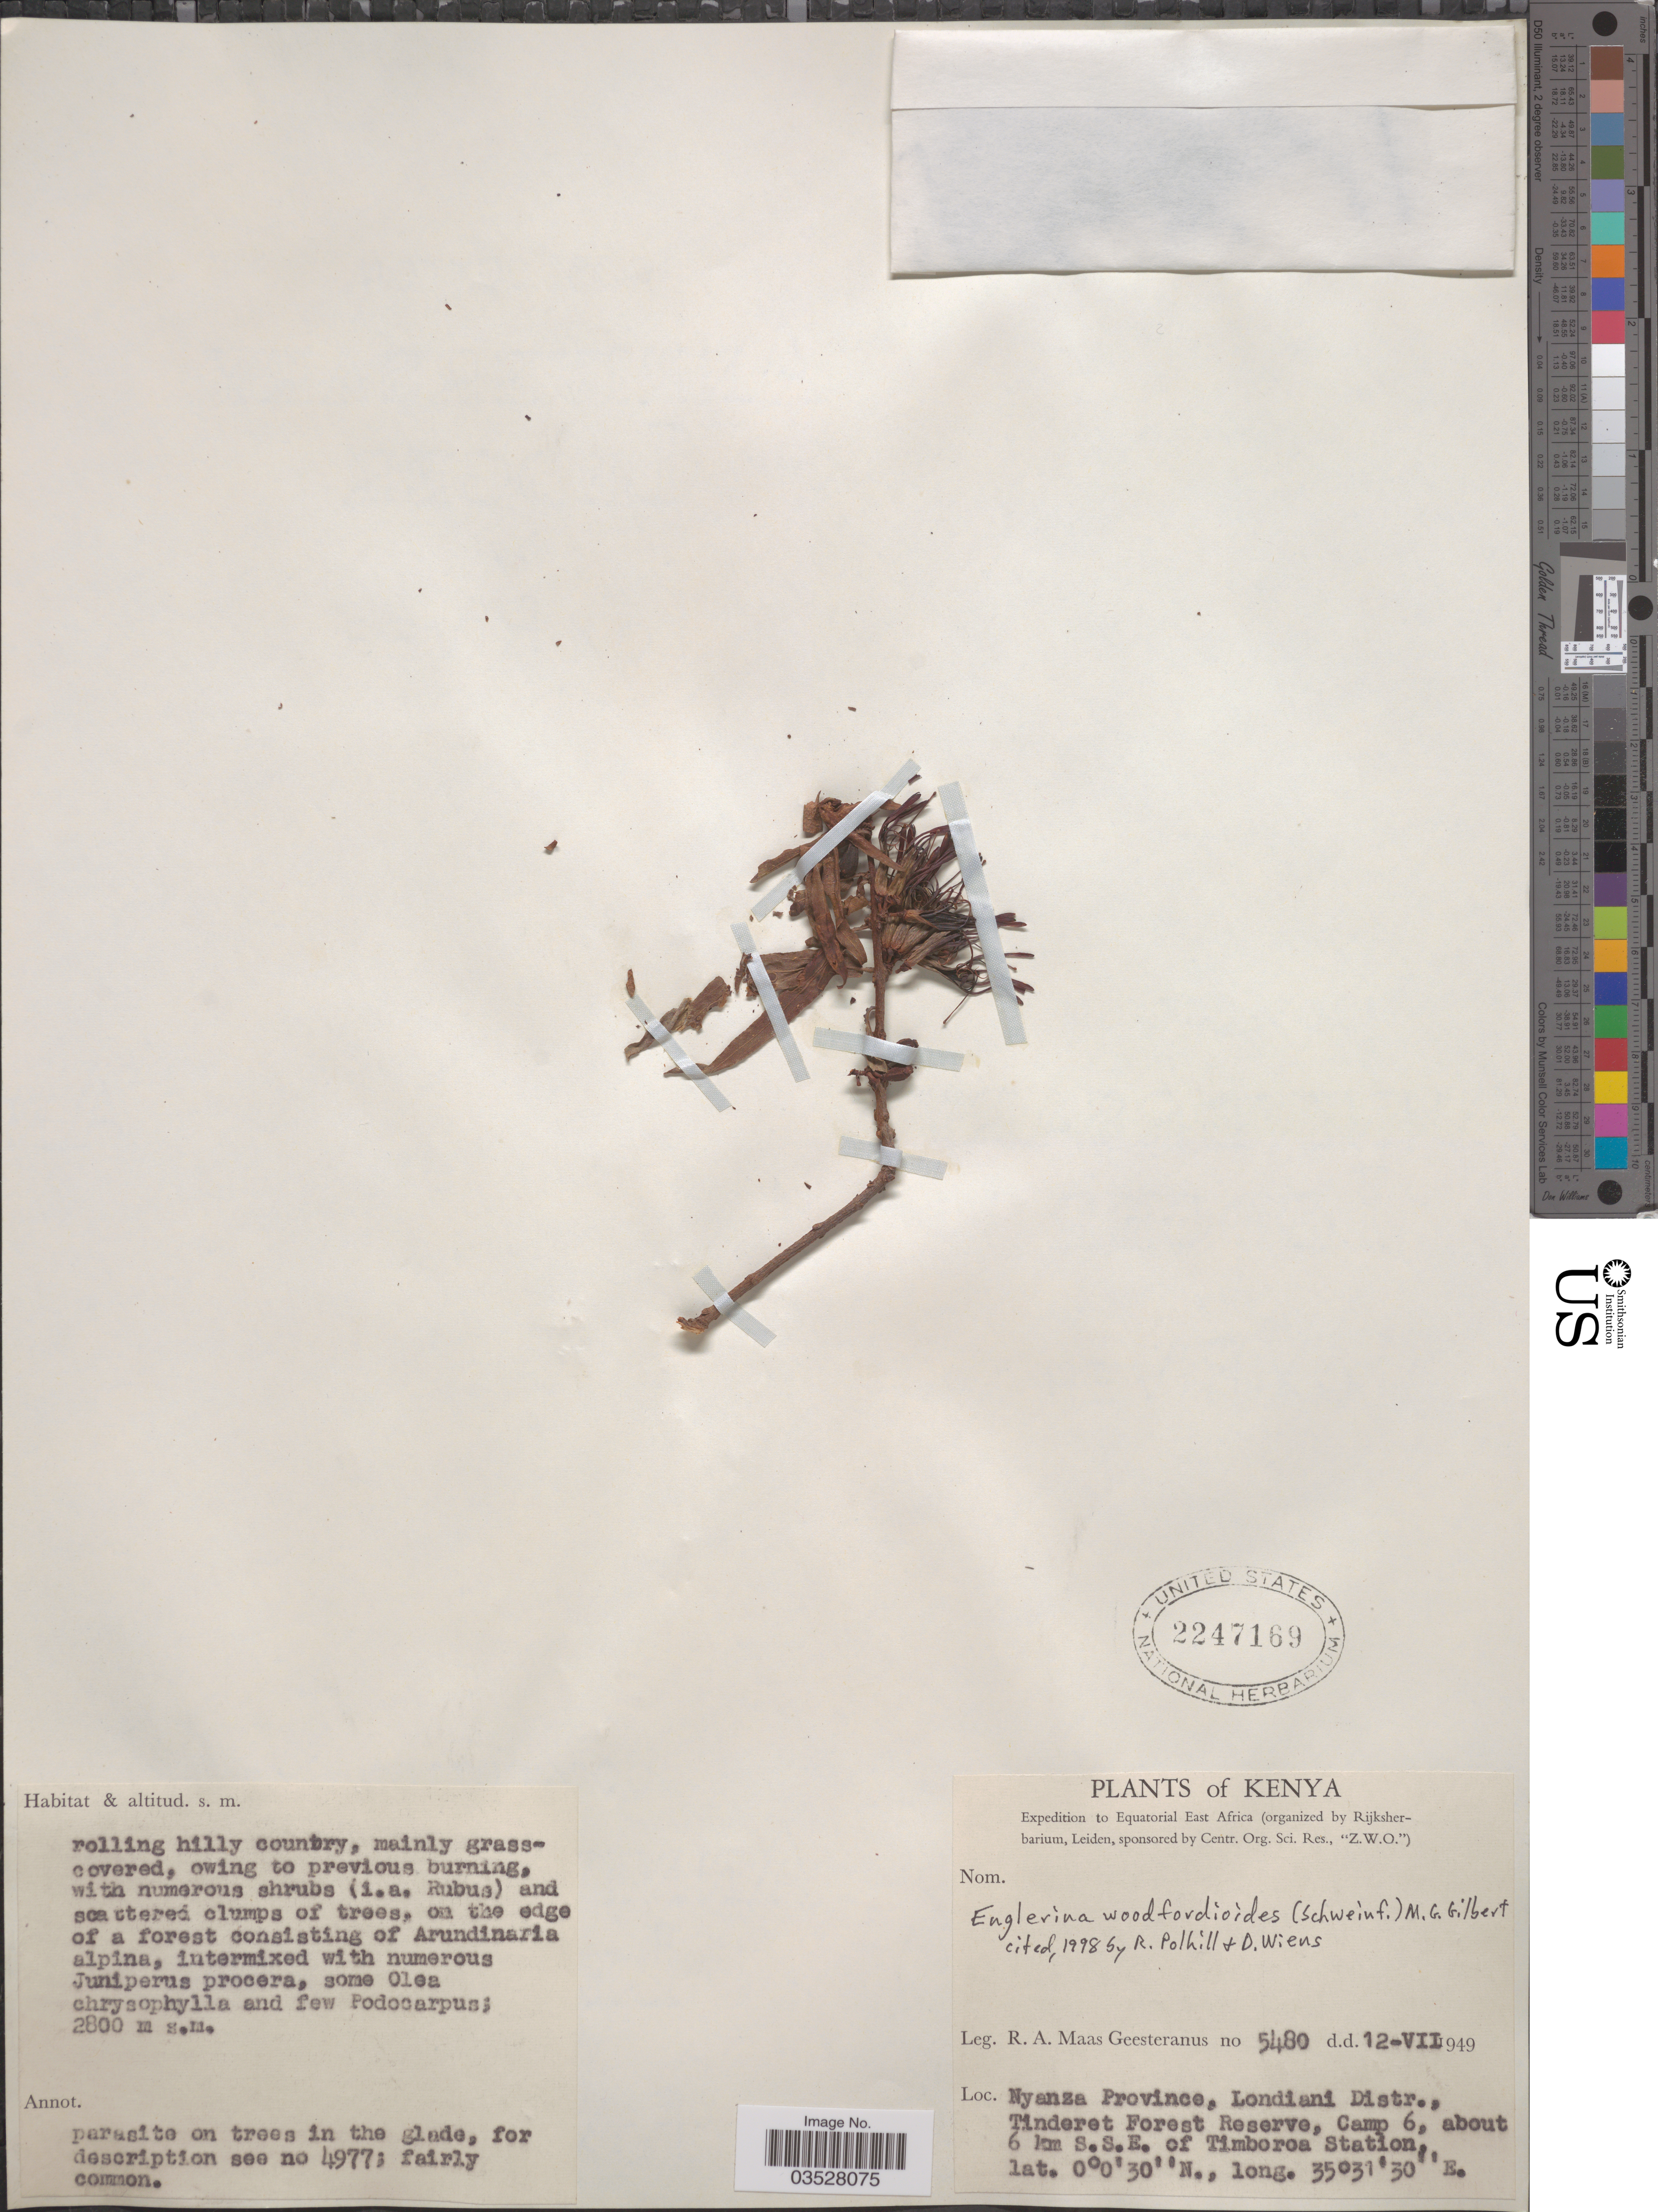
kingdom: Plantae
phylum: Tracheophyta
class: Magnoliopsida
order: Santalales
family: Loranthaceae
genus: Englerina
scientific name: Englerina woodfordioides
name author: Singler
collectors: R. A. Maas Geesteranus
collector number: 5480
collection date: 1949-07-12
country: Kenya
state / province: Kericho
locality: Equatorial East Africa. Londiani Distr., Tinderet Forest Reserve, Camp 6, about 6 km S.S.E. of Timboroa Station. Nyanza.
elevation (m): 2800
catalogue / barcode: US 2247169